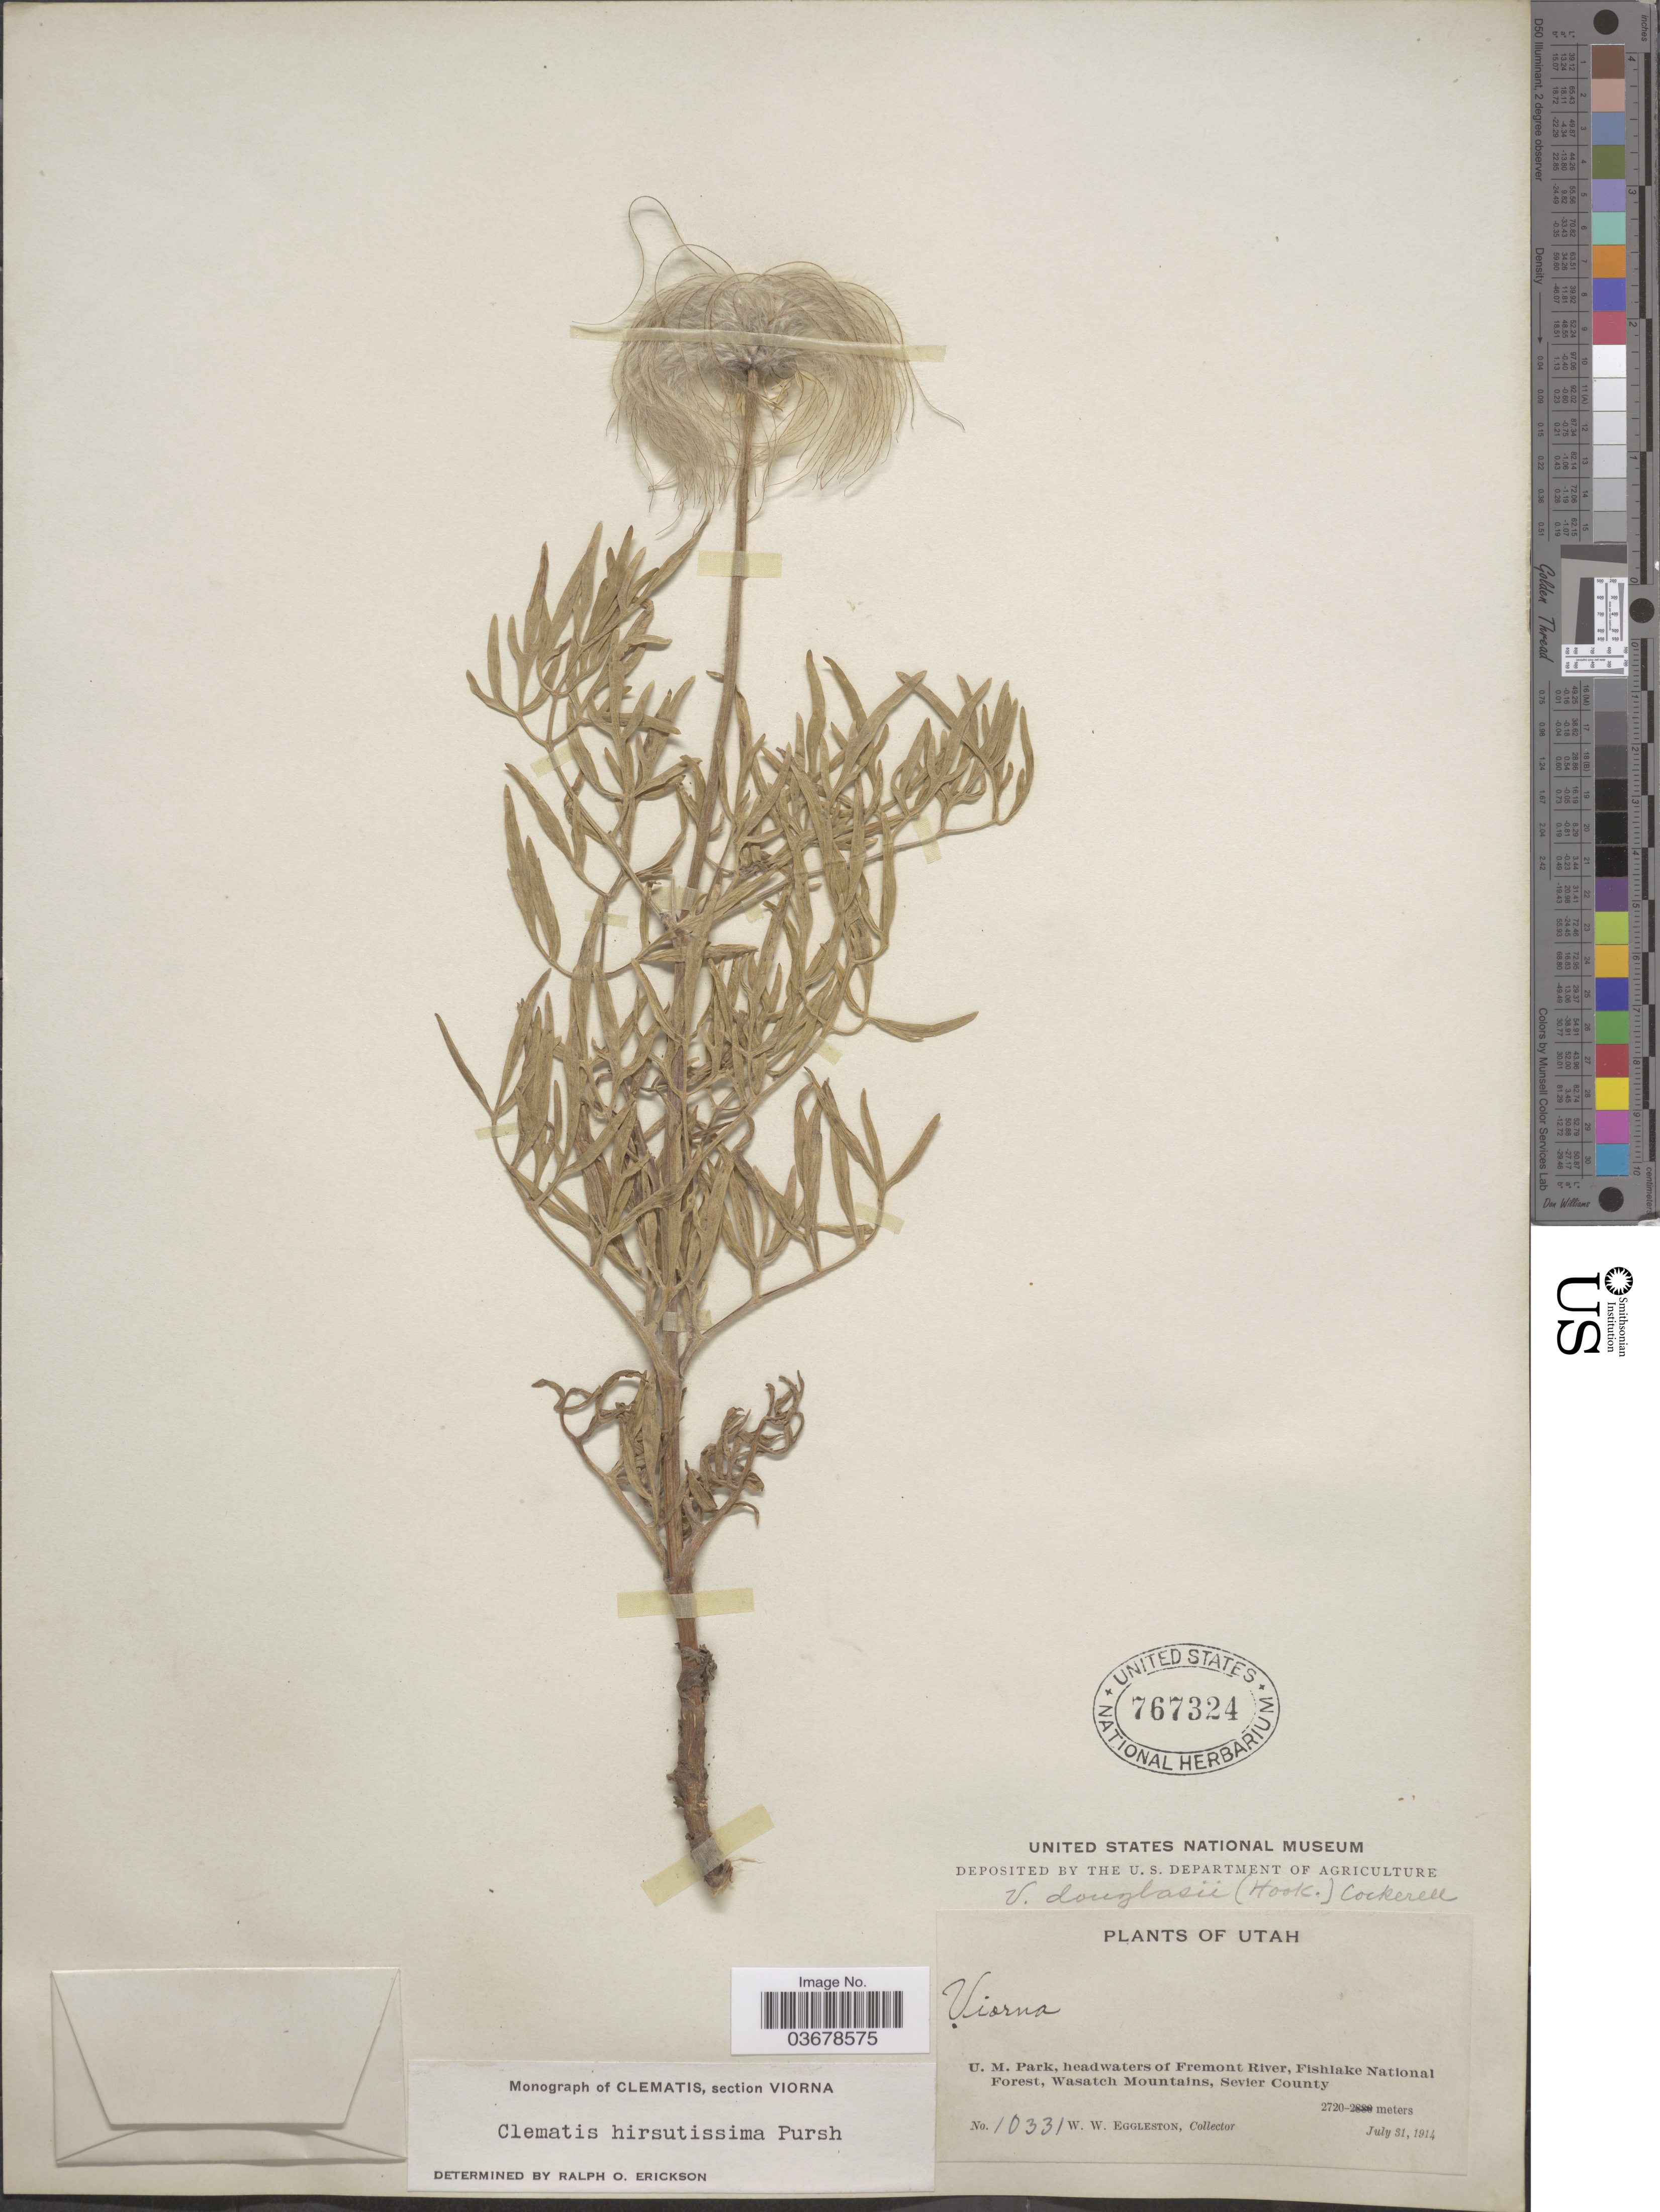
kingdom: Plantae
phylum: Tracheophyta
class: Magnoliopsida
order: Ranunculales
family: Ranunculaceae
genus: Clematis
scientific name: Clematis viorna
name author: L.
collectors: W. W. Eggleston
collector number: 10331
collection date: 1914-07-31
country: United States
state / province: Utah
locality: U. M. Park, headwaters of Fremont River, Fishlake National Forest, Wasatch Mountains, Sevier County.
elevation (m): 2720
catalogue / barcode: US 767324